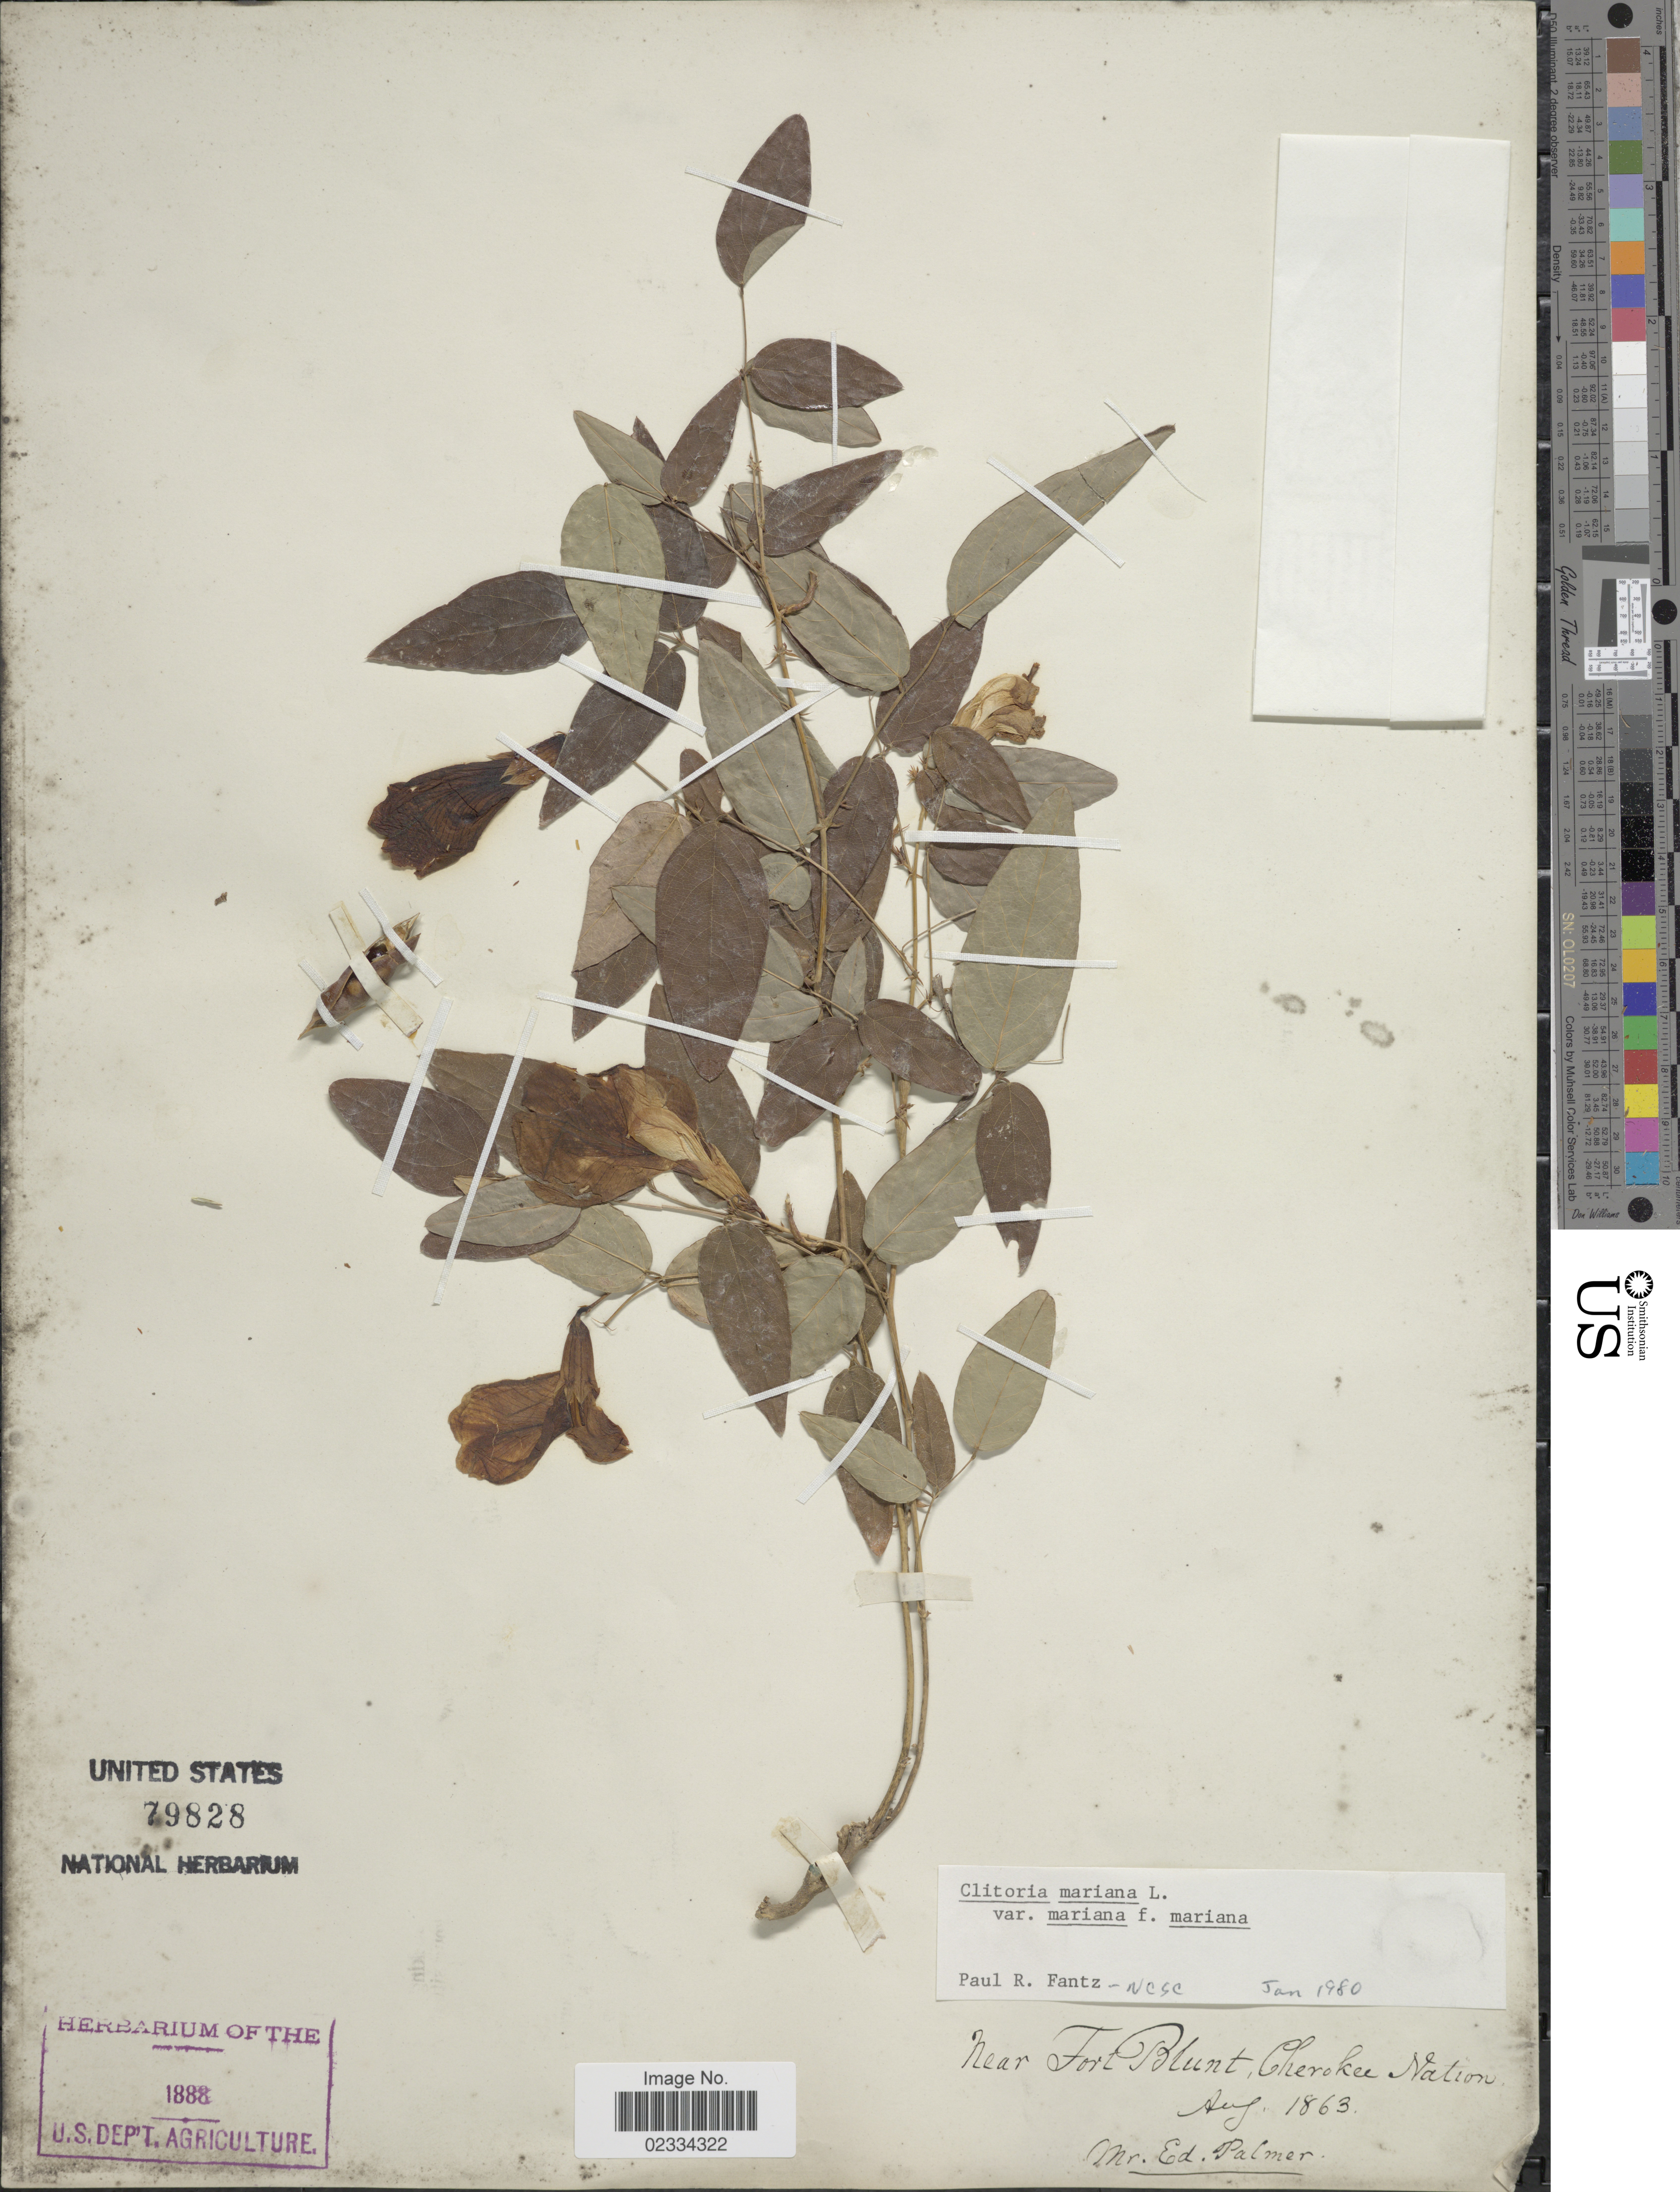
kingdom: Plantae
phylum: Tracheophyta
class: Magnoliopsida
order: Fabales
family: Fabaceae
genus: Clitoria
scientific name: Clitoria mariana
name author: L.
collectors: E. Palmer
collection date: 1863-08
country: United States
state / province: Tennessee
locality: Near Fort Blunt, Cherokee Nation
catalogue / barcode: US 79828